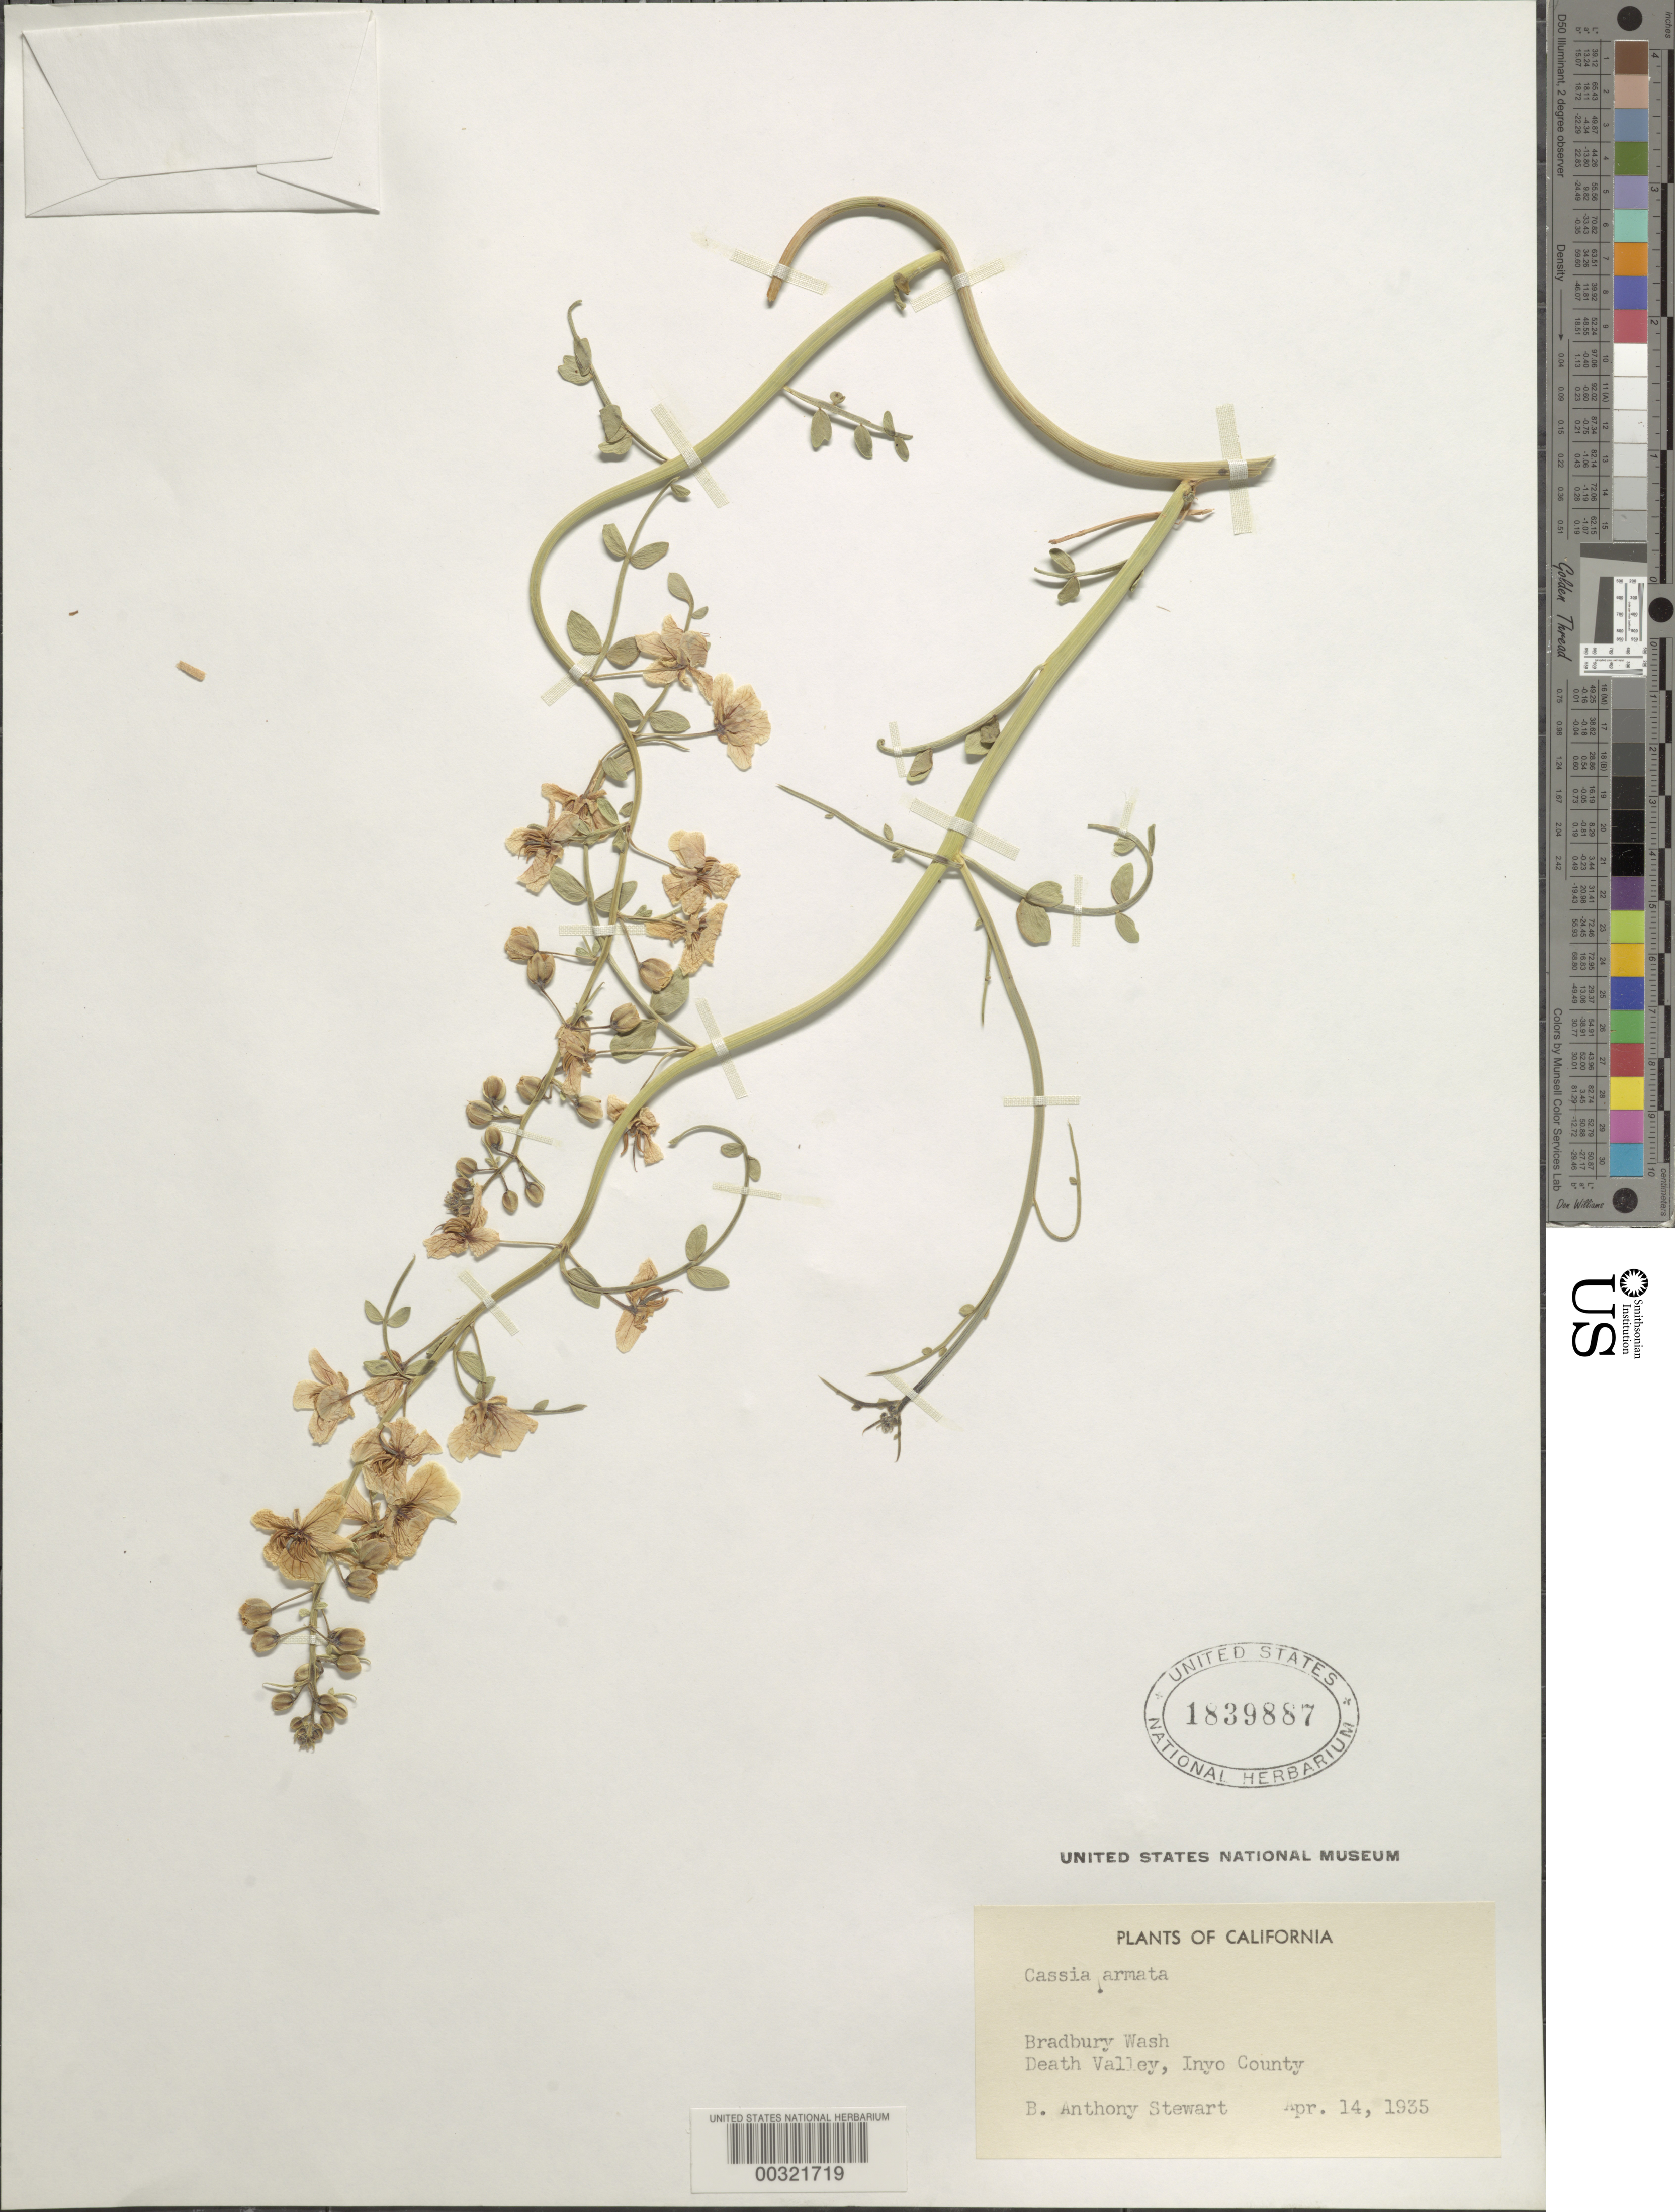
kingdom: Plantae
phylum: Tracheophyta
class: Magnoliopsida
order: Fabales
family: Fabaceae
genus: Senna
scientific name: Senna armata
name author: (S. Watson) H.S. Irwin & Barneby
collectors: B. Stewart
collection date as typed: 14 Apr 1935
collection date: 1935-04-14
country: United States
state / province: California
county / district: Inyo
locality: Death valley, bradbury wash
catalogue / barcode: US 1839887